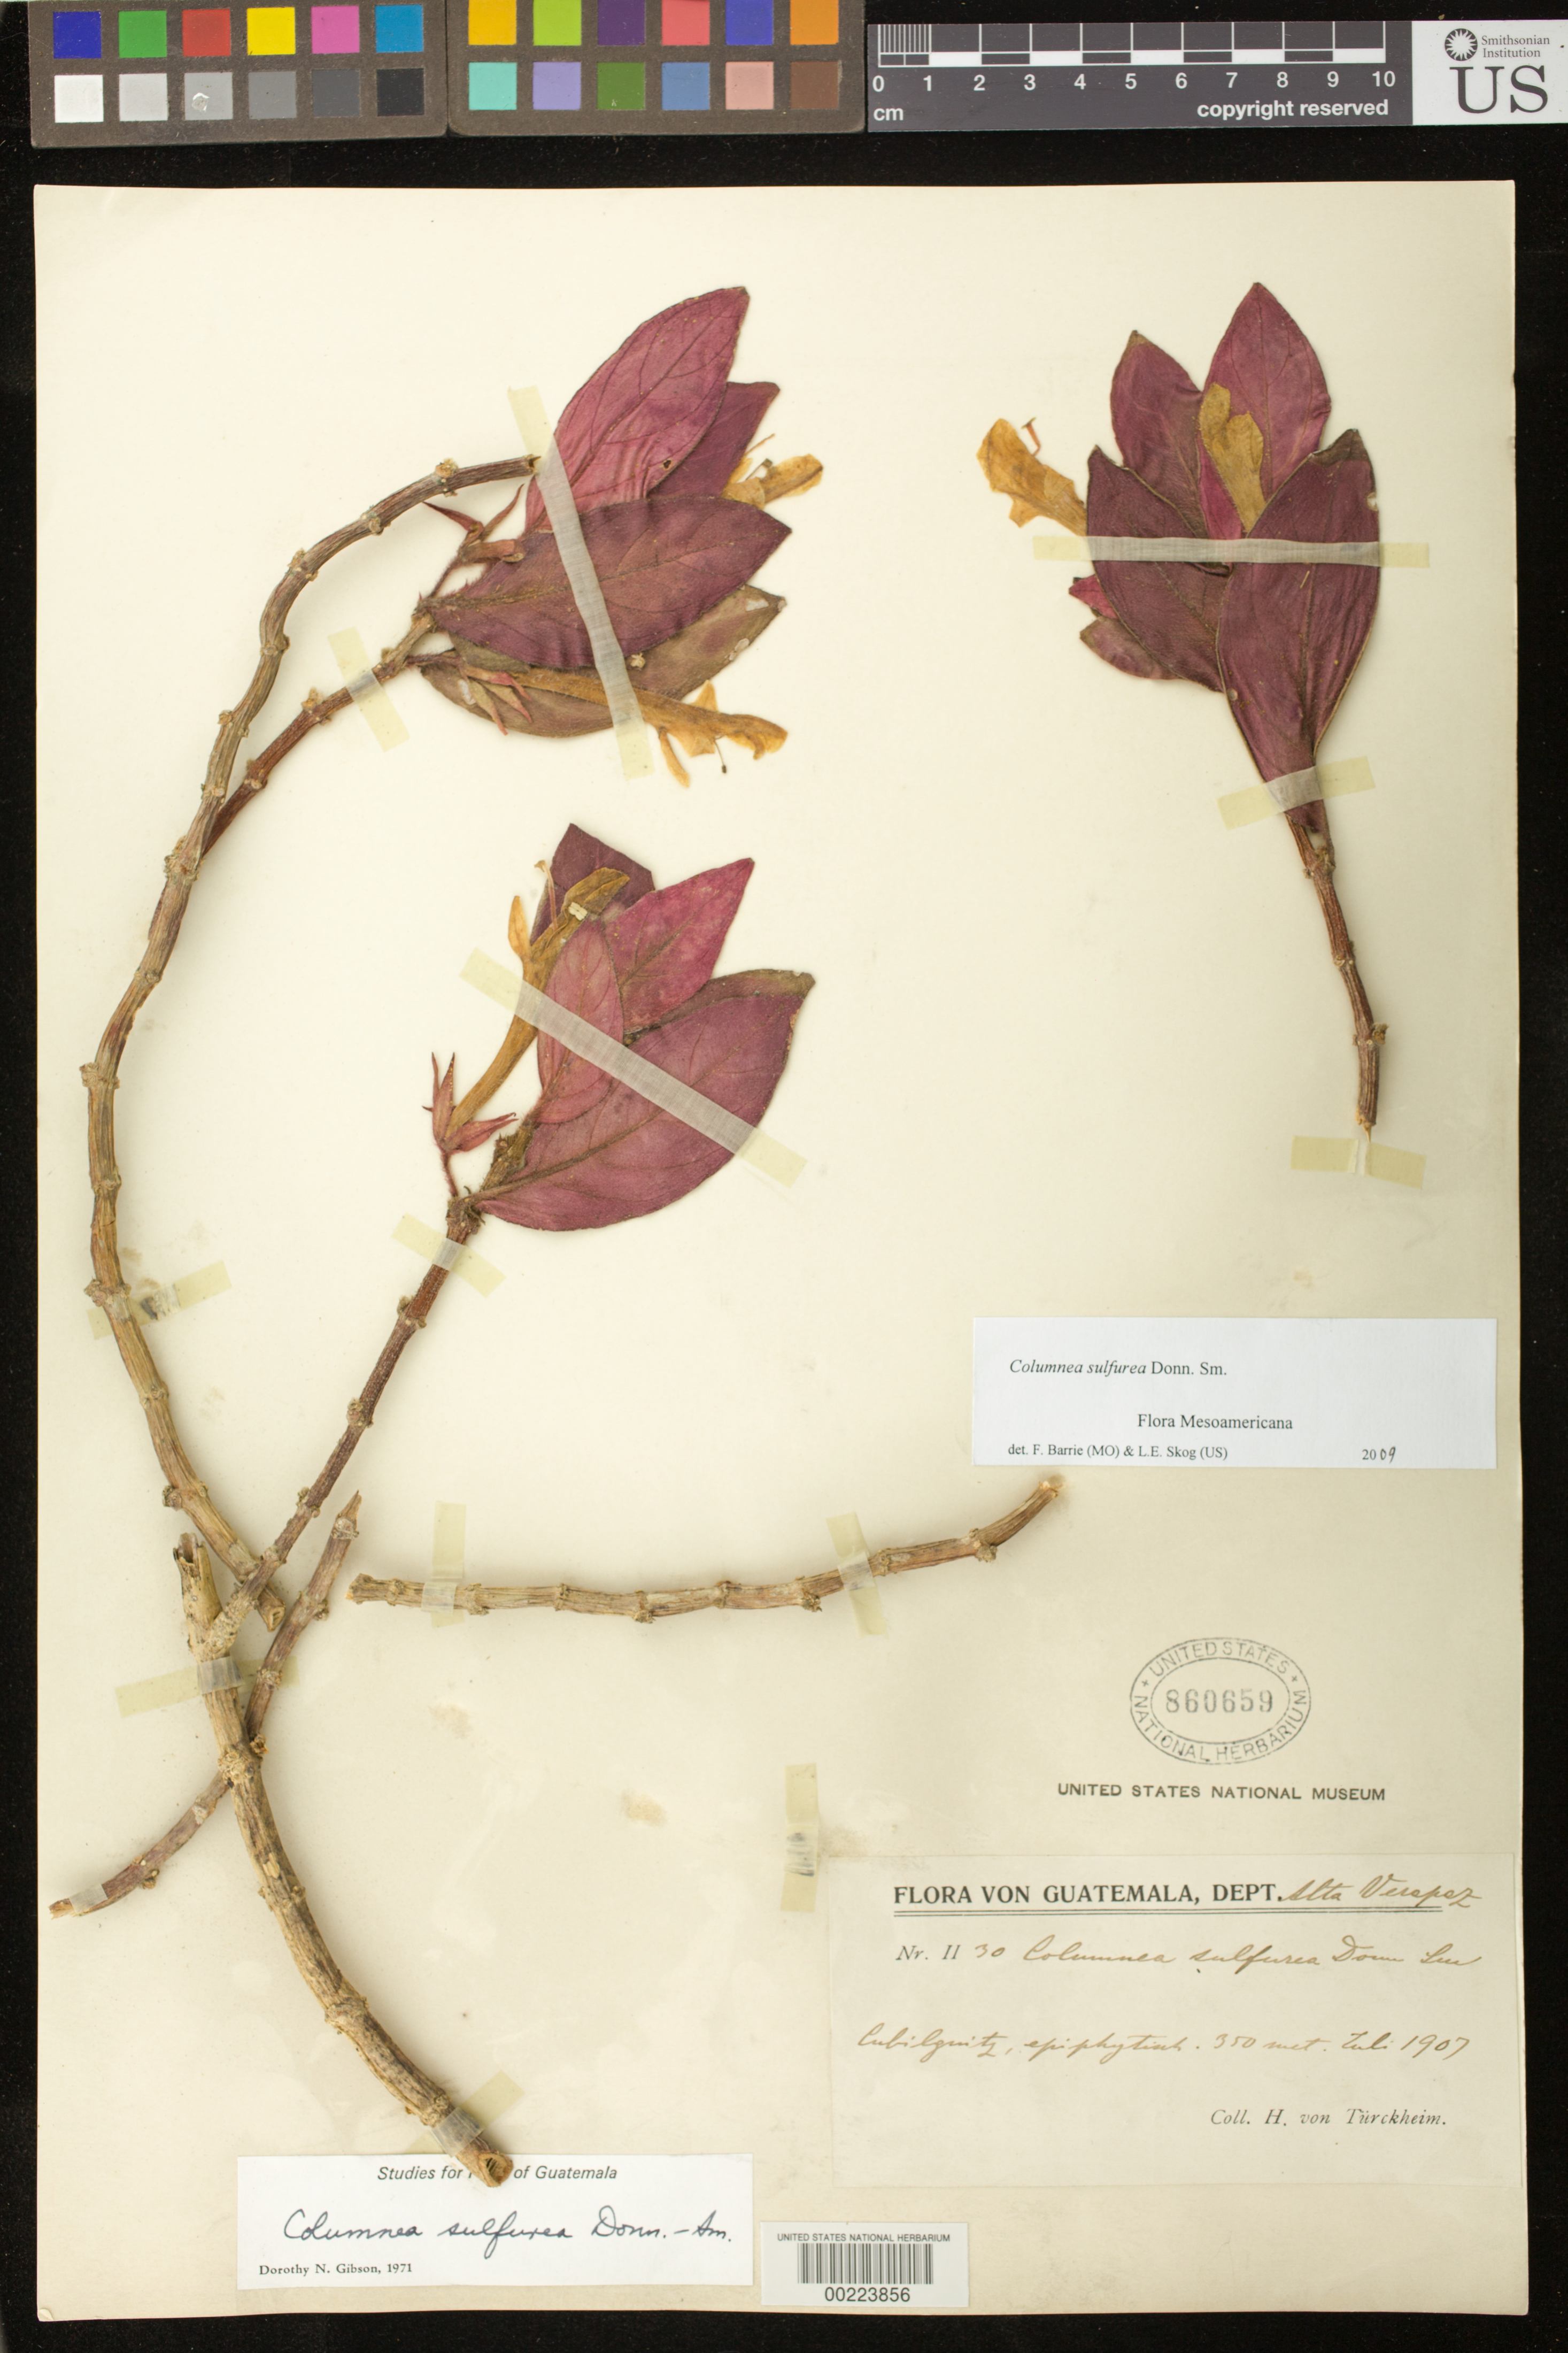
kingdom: Plantae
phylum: Tracheophyta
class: Magnoliopsida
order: Lamiales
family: Gesneriaceae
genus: Columnea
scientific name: Columnea sulfurea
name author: Donn. Sm.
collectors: H. von Türckheim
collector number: II 30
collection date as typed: Jul 1907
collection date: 1907-07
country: Guatemala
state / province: Alta Verapaz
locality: Cubilquitz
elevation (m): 350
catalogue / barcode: US 860659